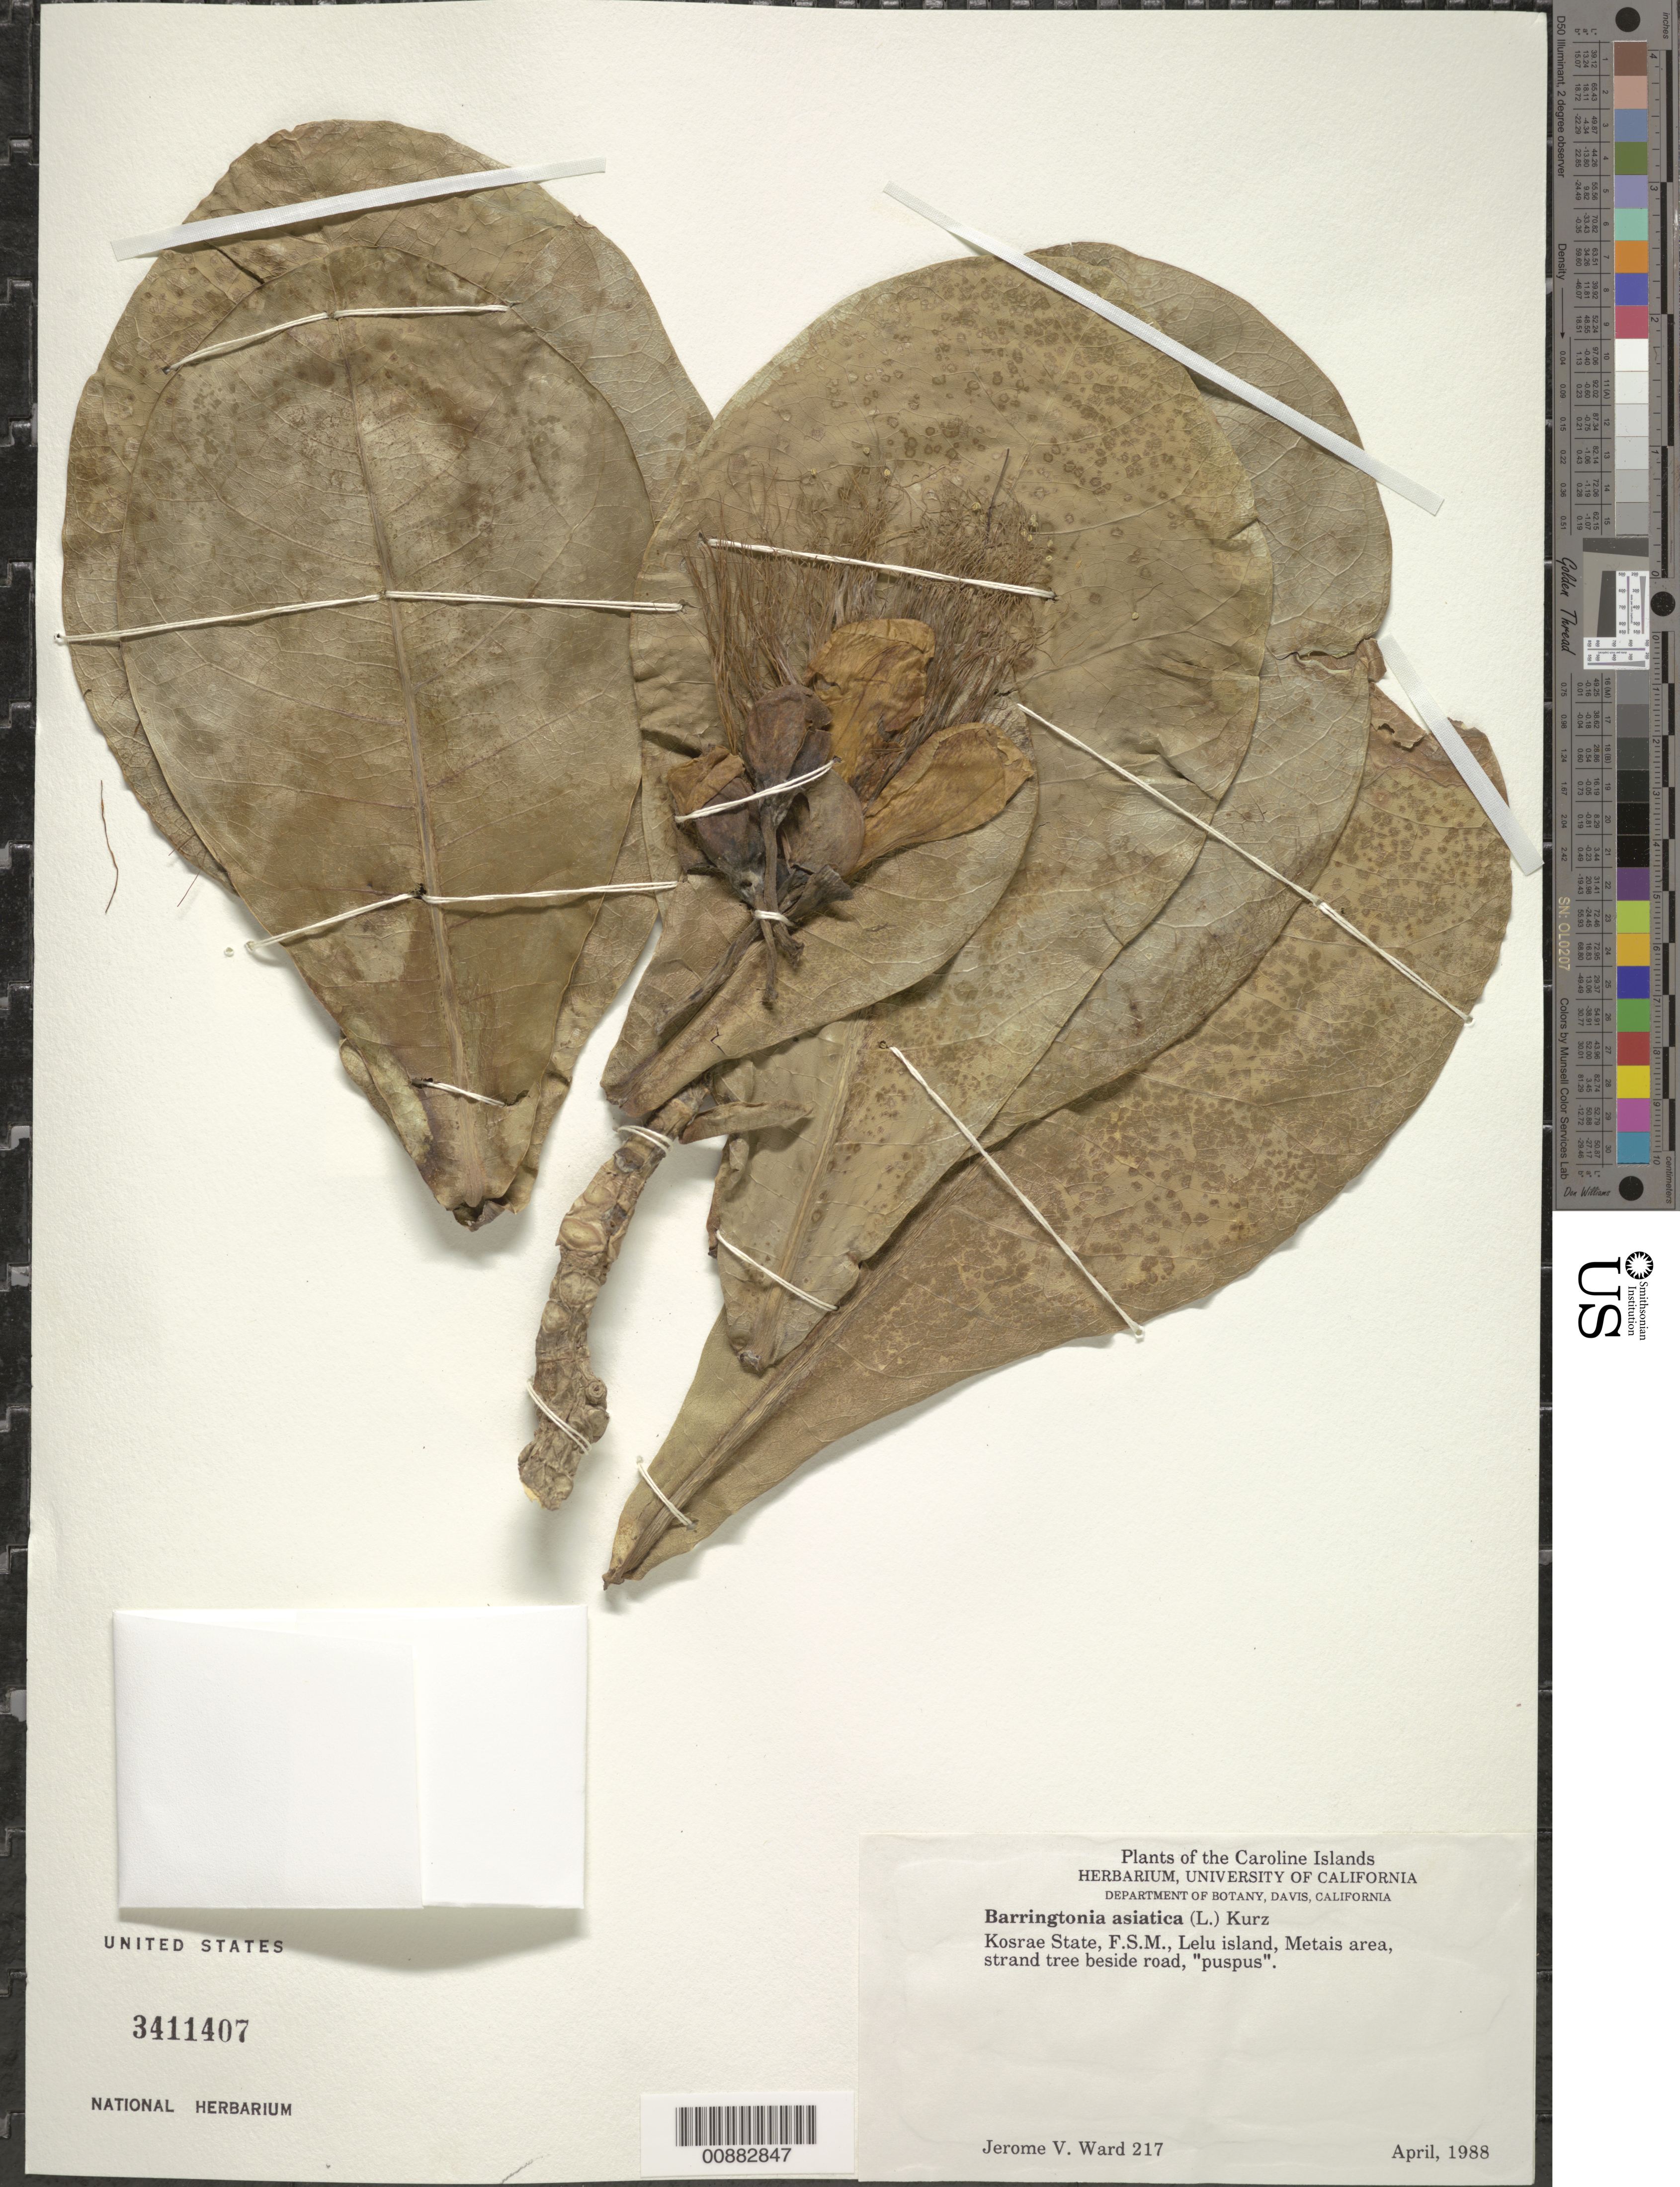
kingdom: Plantae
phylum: Tracheophyta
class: Magnoliopsida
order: Ericales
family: Lecythidaceae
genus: Barringtonia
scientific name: Barringtonia asiatica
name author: (L.) Kurz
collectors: J. V. Ward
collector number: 217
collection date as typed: Apr 1988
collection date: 1988-04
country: Micronesia, Federated States of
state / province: Kosrae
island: Kosrae [Kusaie]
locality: Metais area, Lele Islet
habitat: Strand tree beside road.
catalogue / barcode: US 3411407